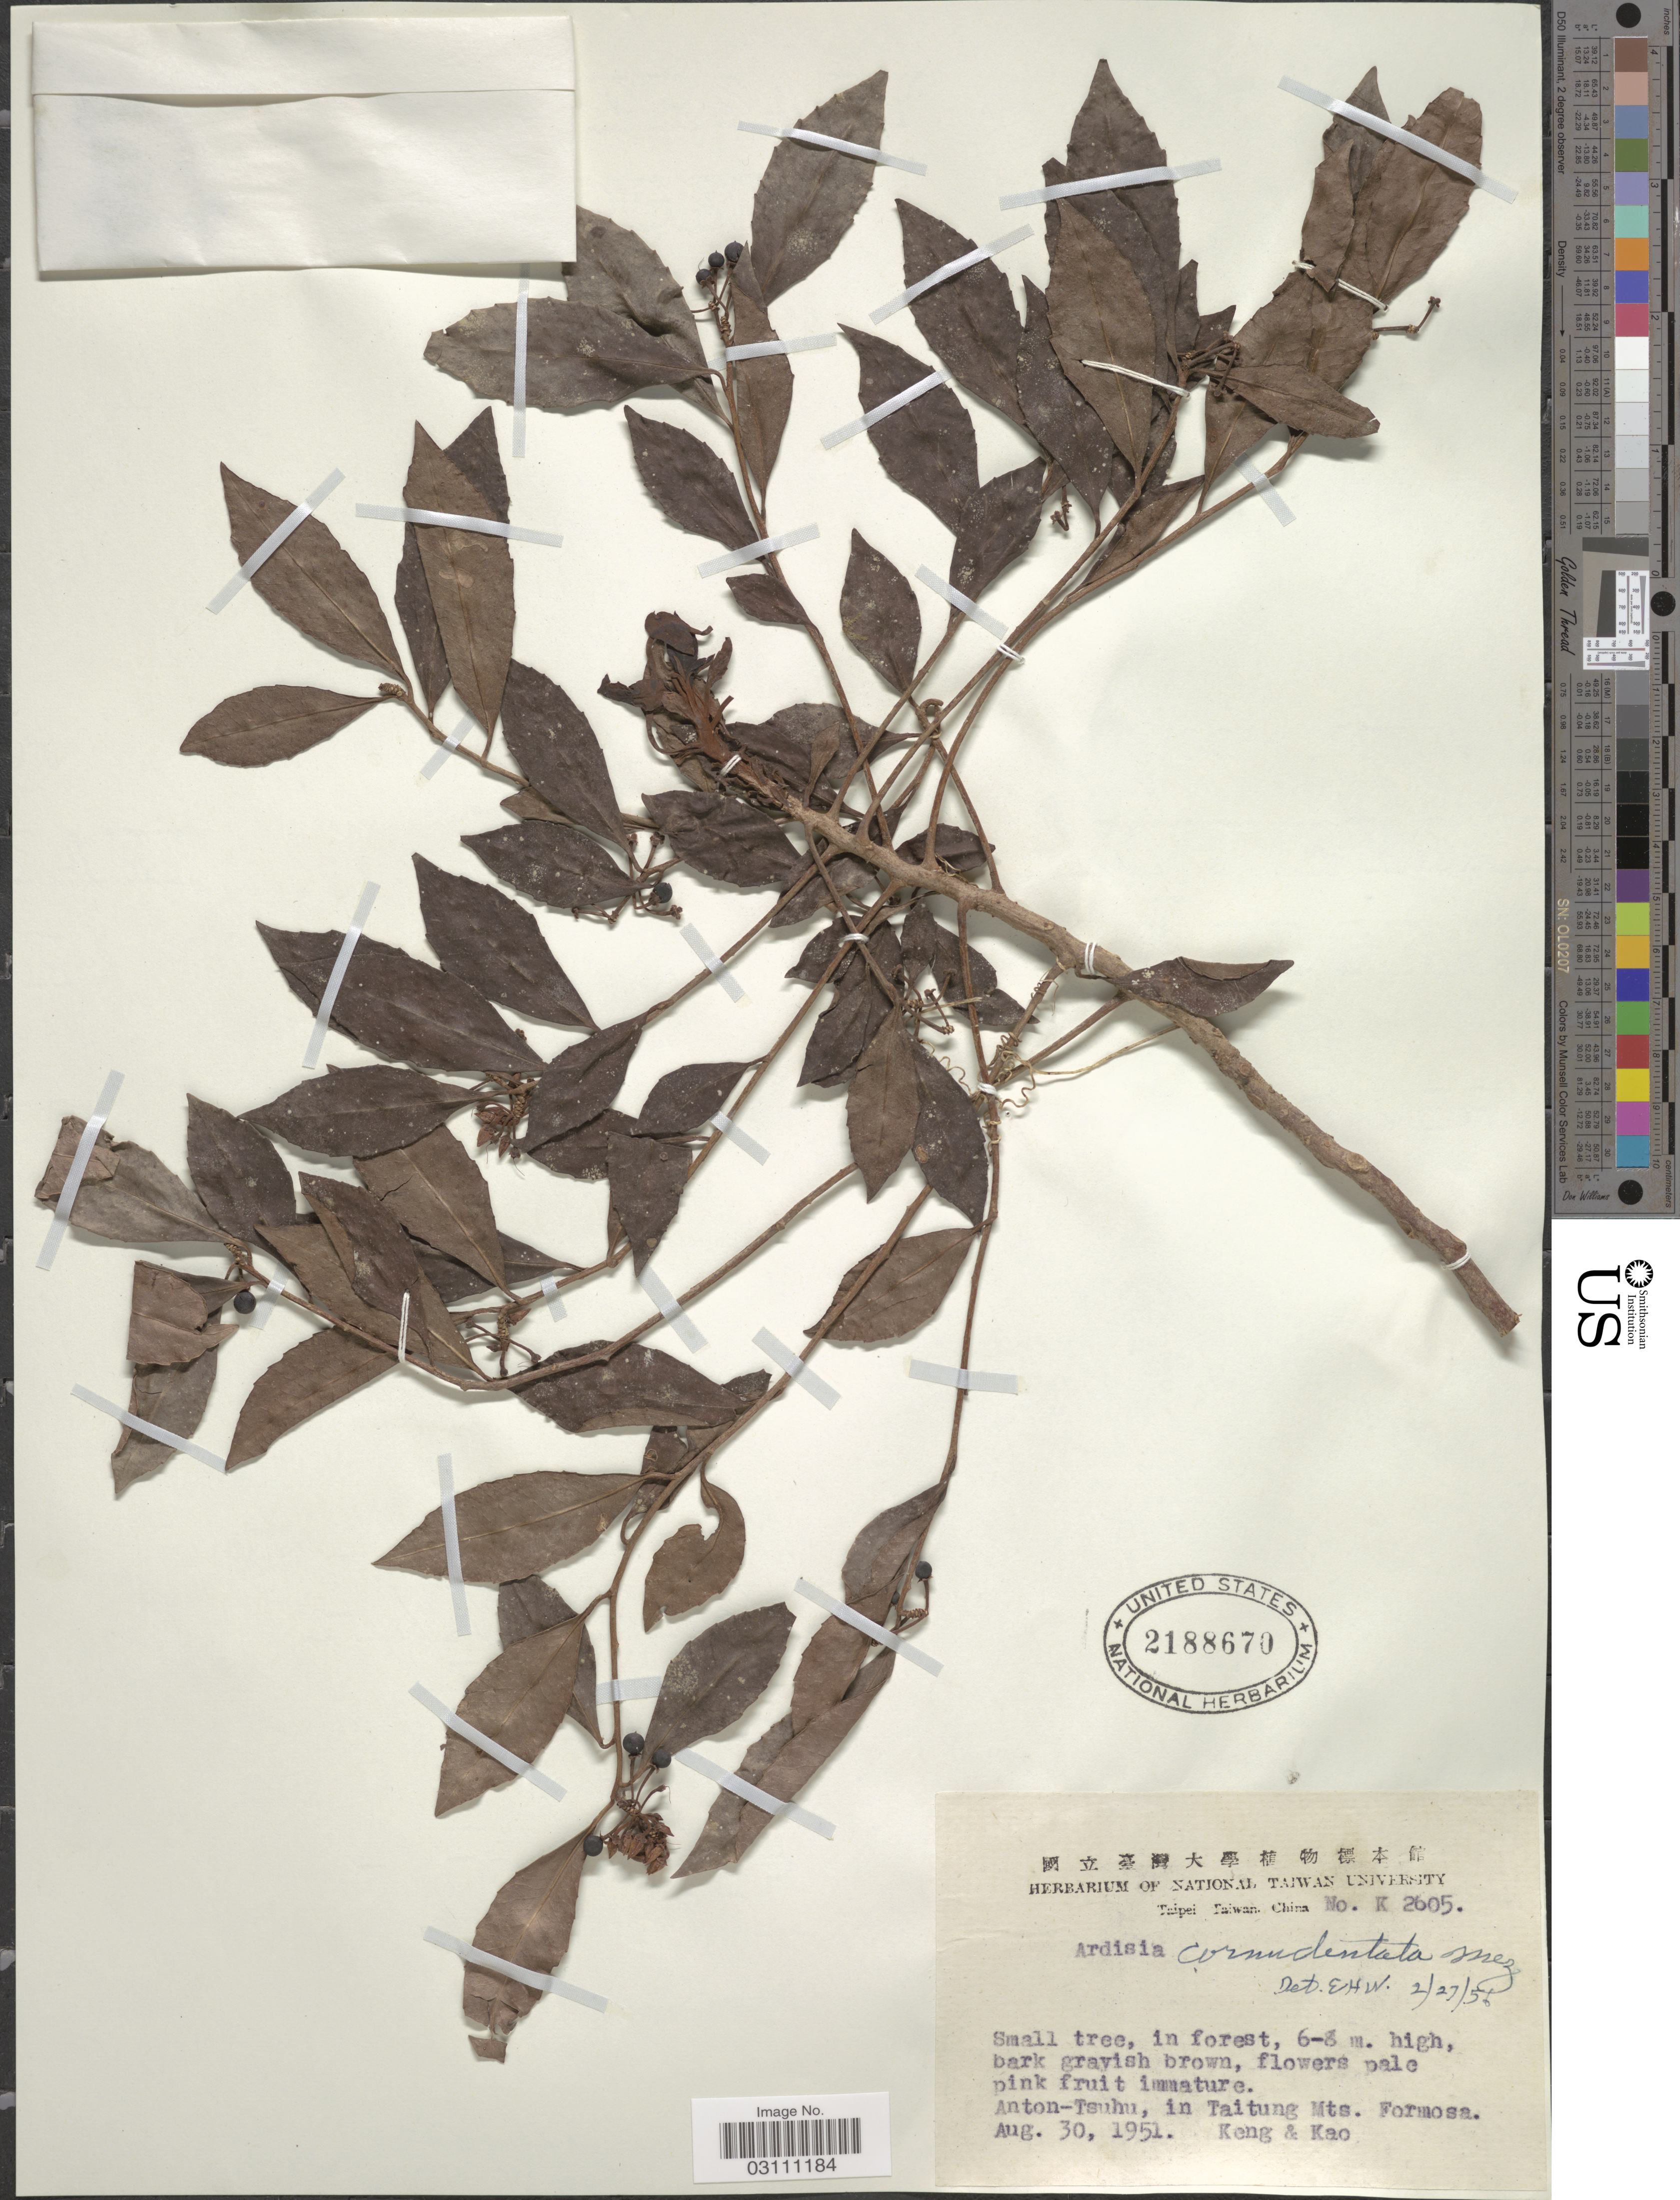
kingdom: Plantae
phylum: Tracheophyta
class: Magnoliopsida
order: Ericales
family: Primulaceae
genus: Ardisia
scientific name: Ardisia cornudentata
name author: Mez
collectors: -- Keng & -. Kao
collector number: K2605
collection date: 1951-08-30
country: Taiwan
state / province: Taitung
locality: Anton-Tsuhu, in Taitung Mts. Formosa.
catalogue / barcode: US 2188670